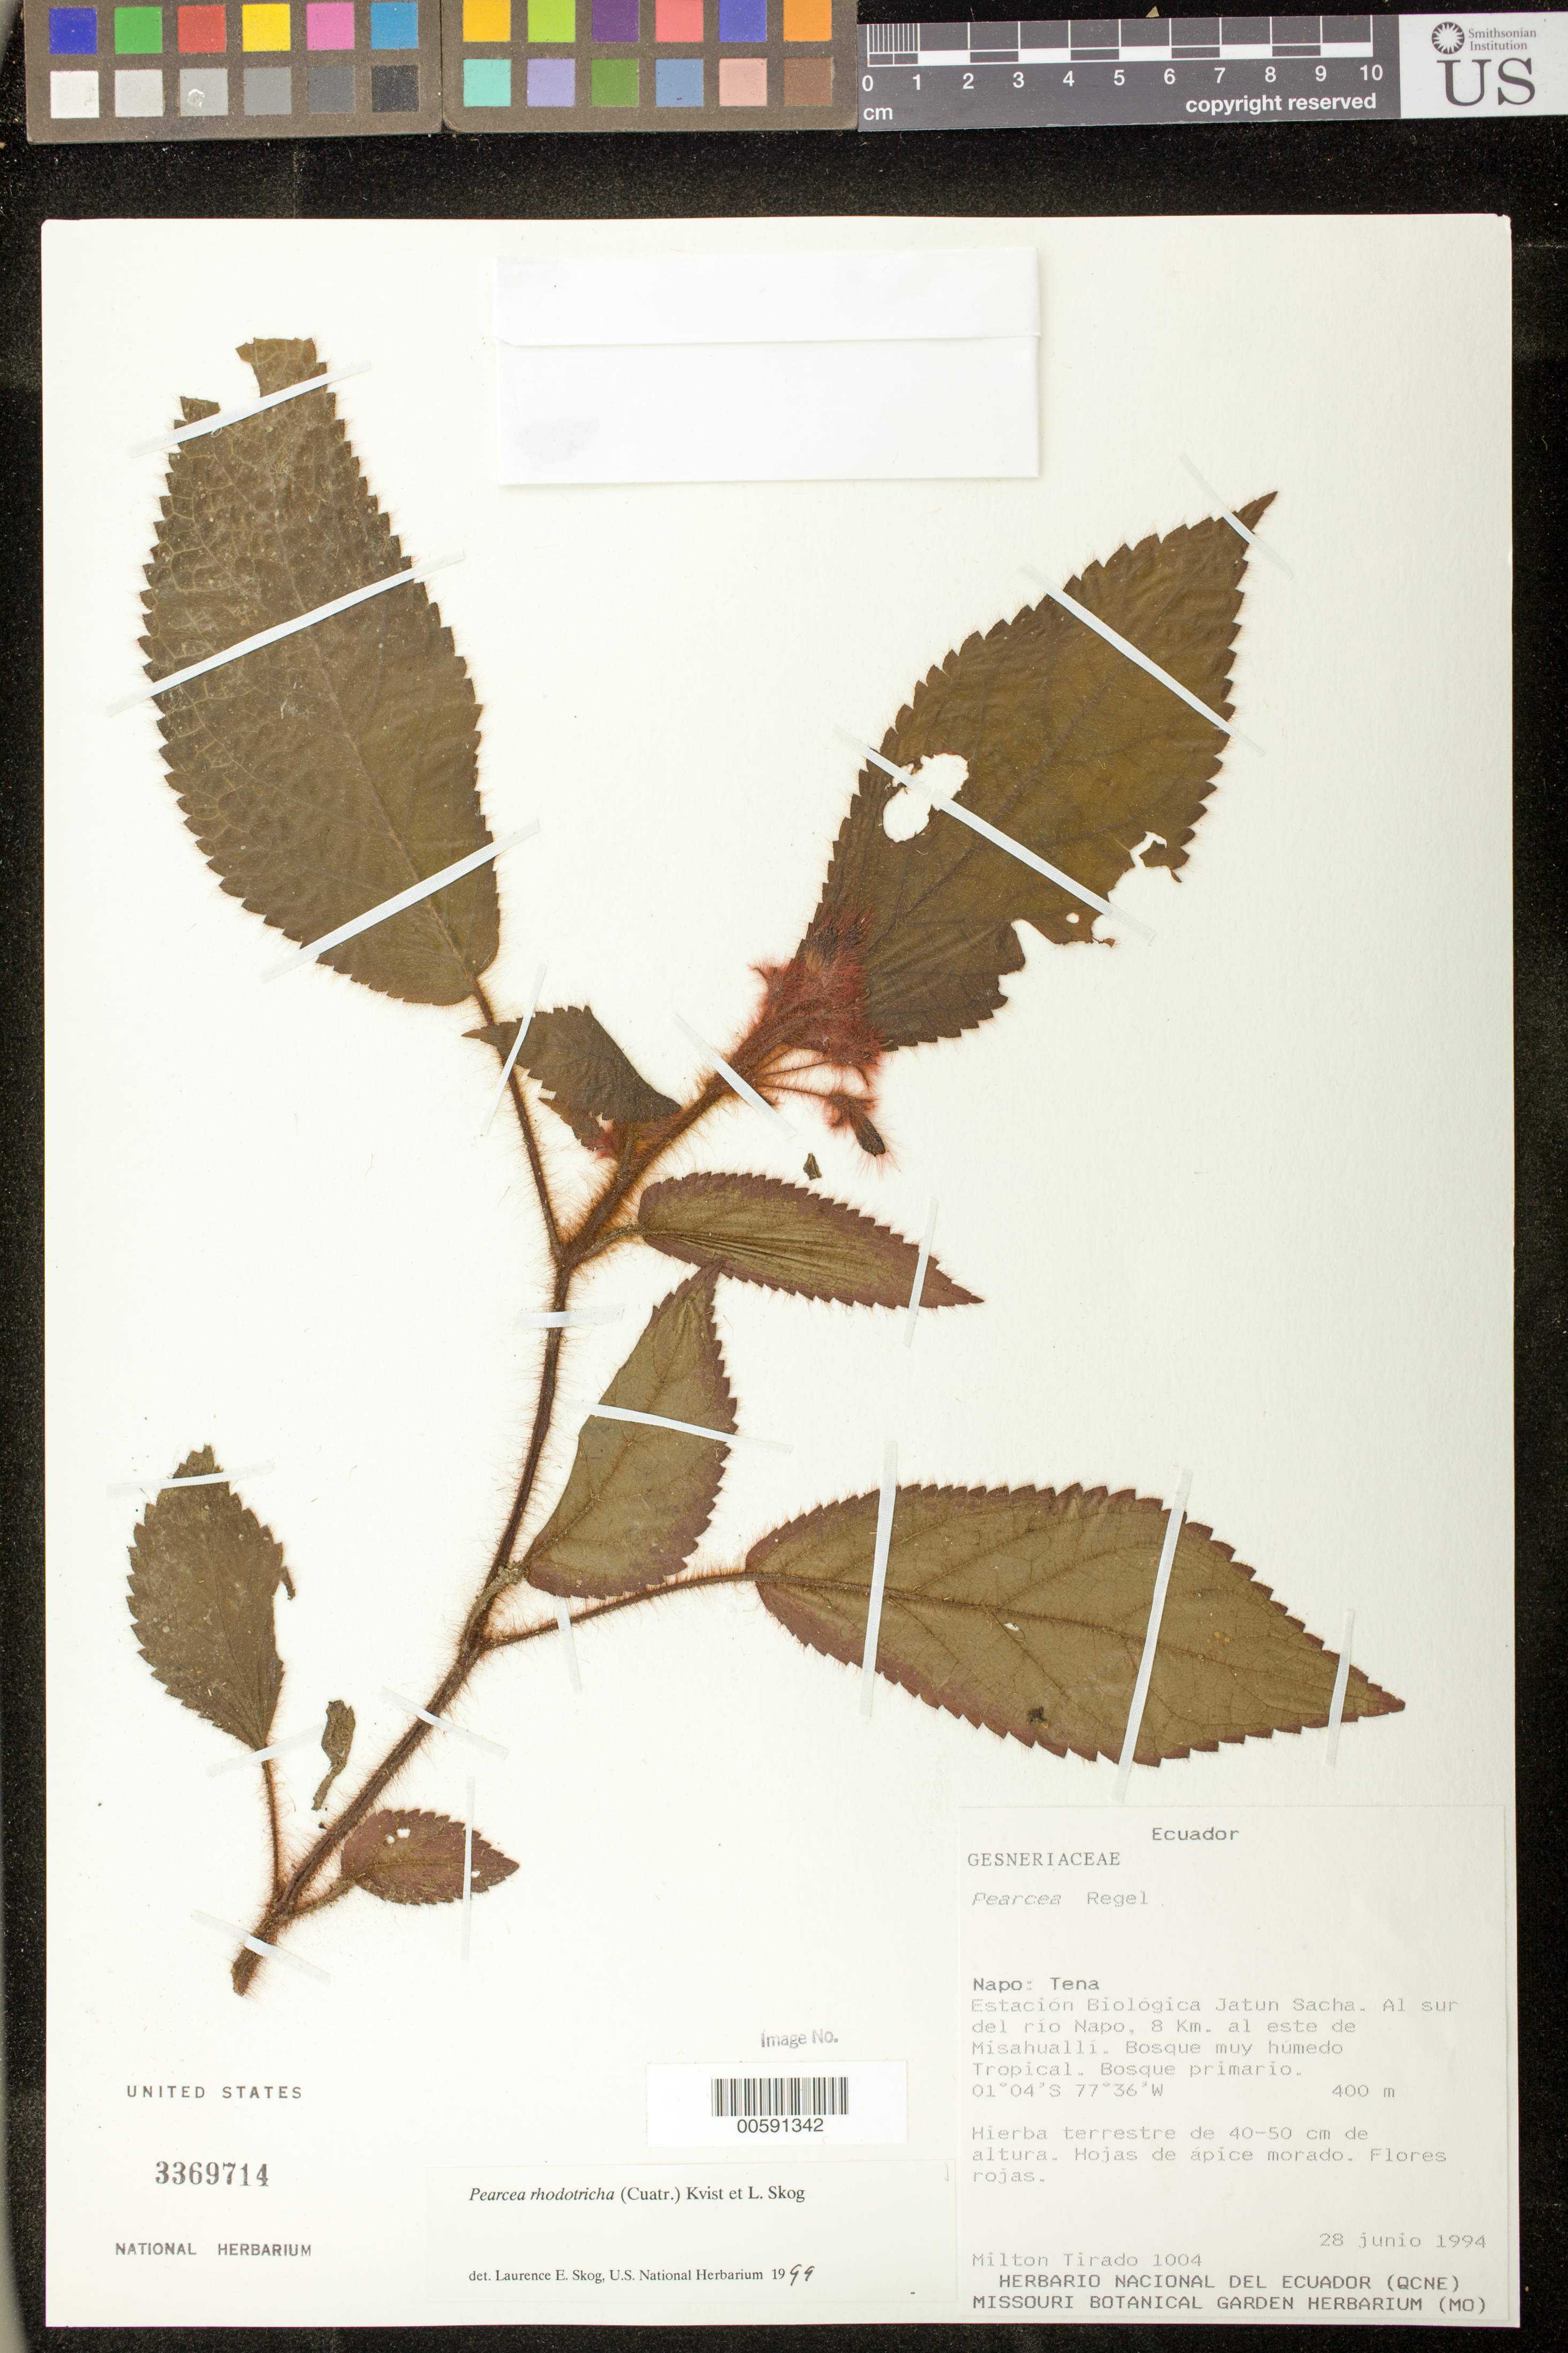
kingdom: Plantae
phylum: Tracheophyta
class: Magnoliopsida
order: Lamiales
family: Gesneriaceae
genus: Pearcea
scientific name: Pearcea rhodotricha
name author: (Cuatrec.) L.P. Kvist & L.E. Skog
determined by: Skog, Laurence E.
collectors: M. Tirado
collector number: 1004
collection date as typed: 28 Jun 1994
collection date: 1994-06-28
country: Ecuador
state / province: Napo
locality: Tena: Estación Biológica Jatun Sacha, al sur del río Napo, 8 km al este de Misahuallí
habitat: Bosque muy húmedo tropical; bosque primario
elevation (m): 400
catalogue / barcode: US 3369714